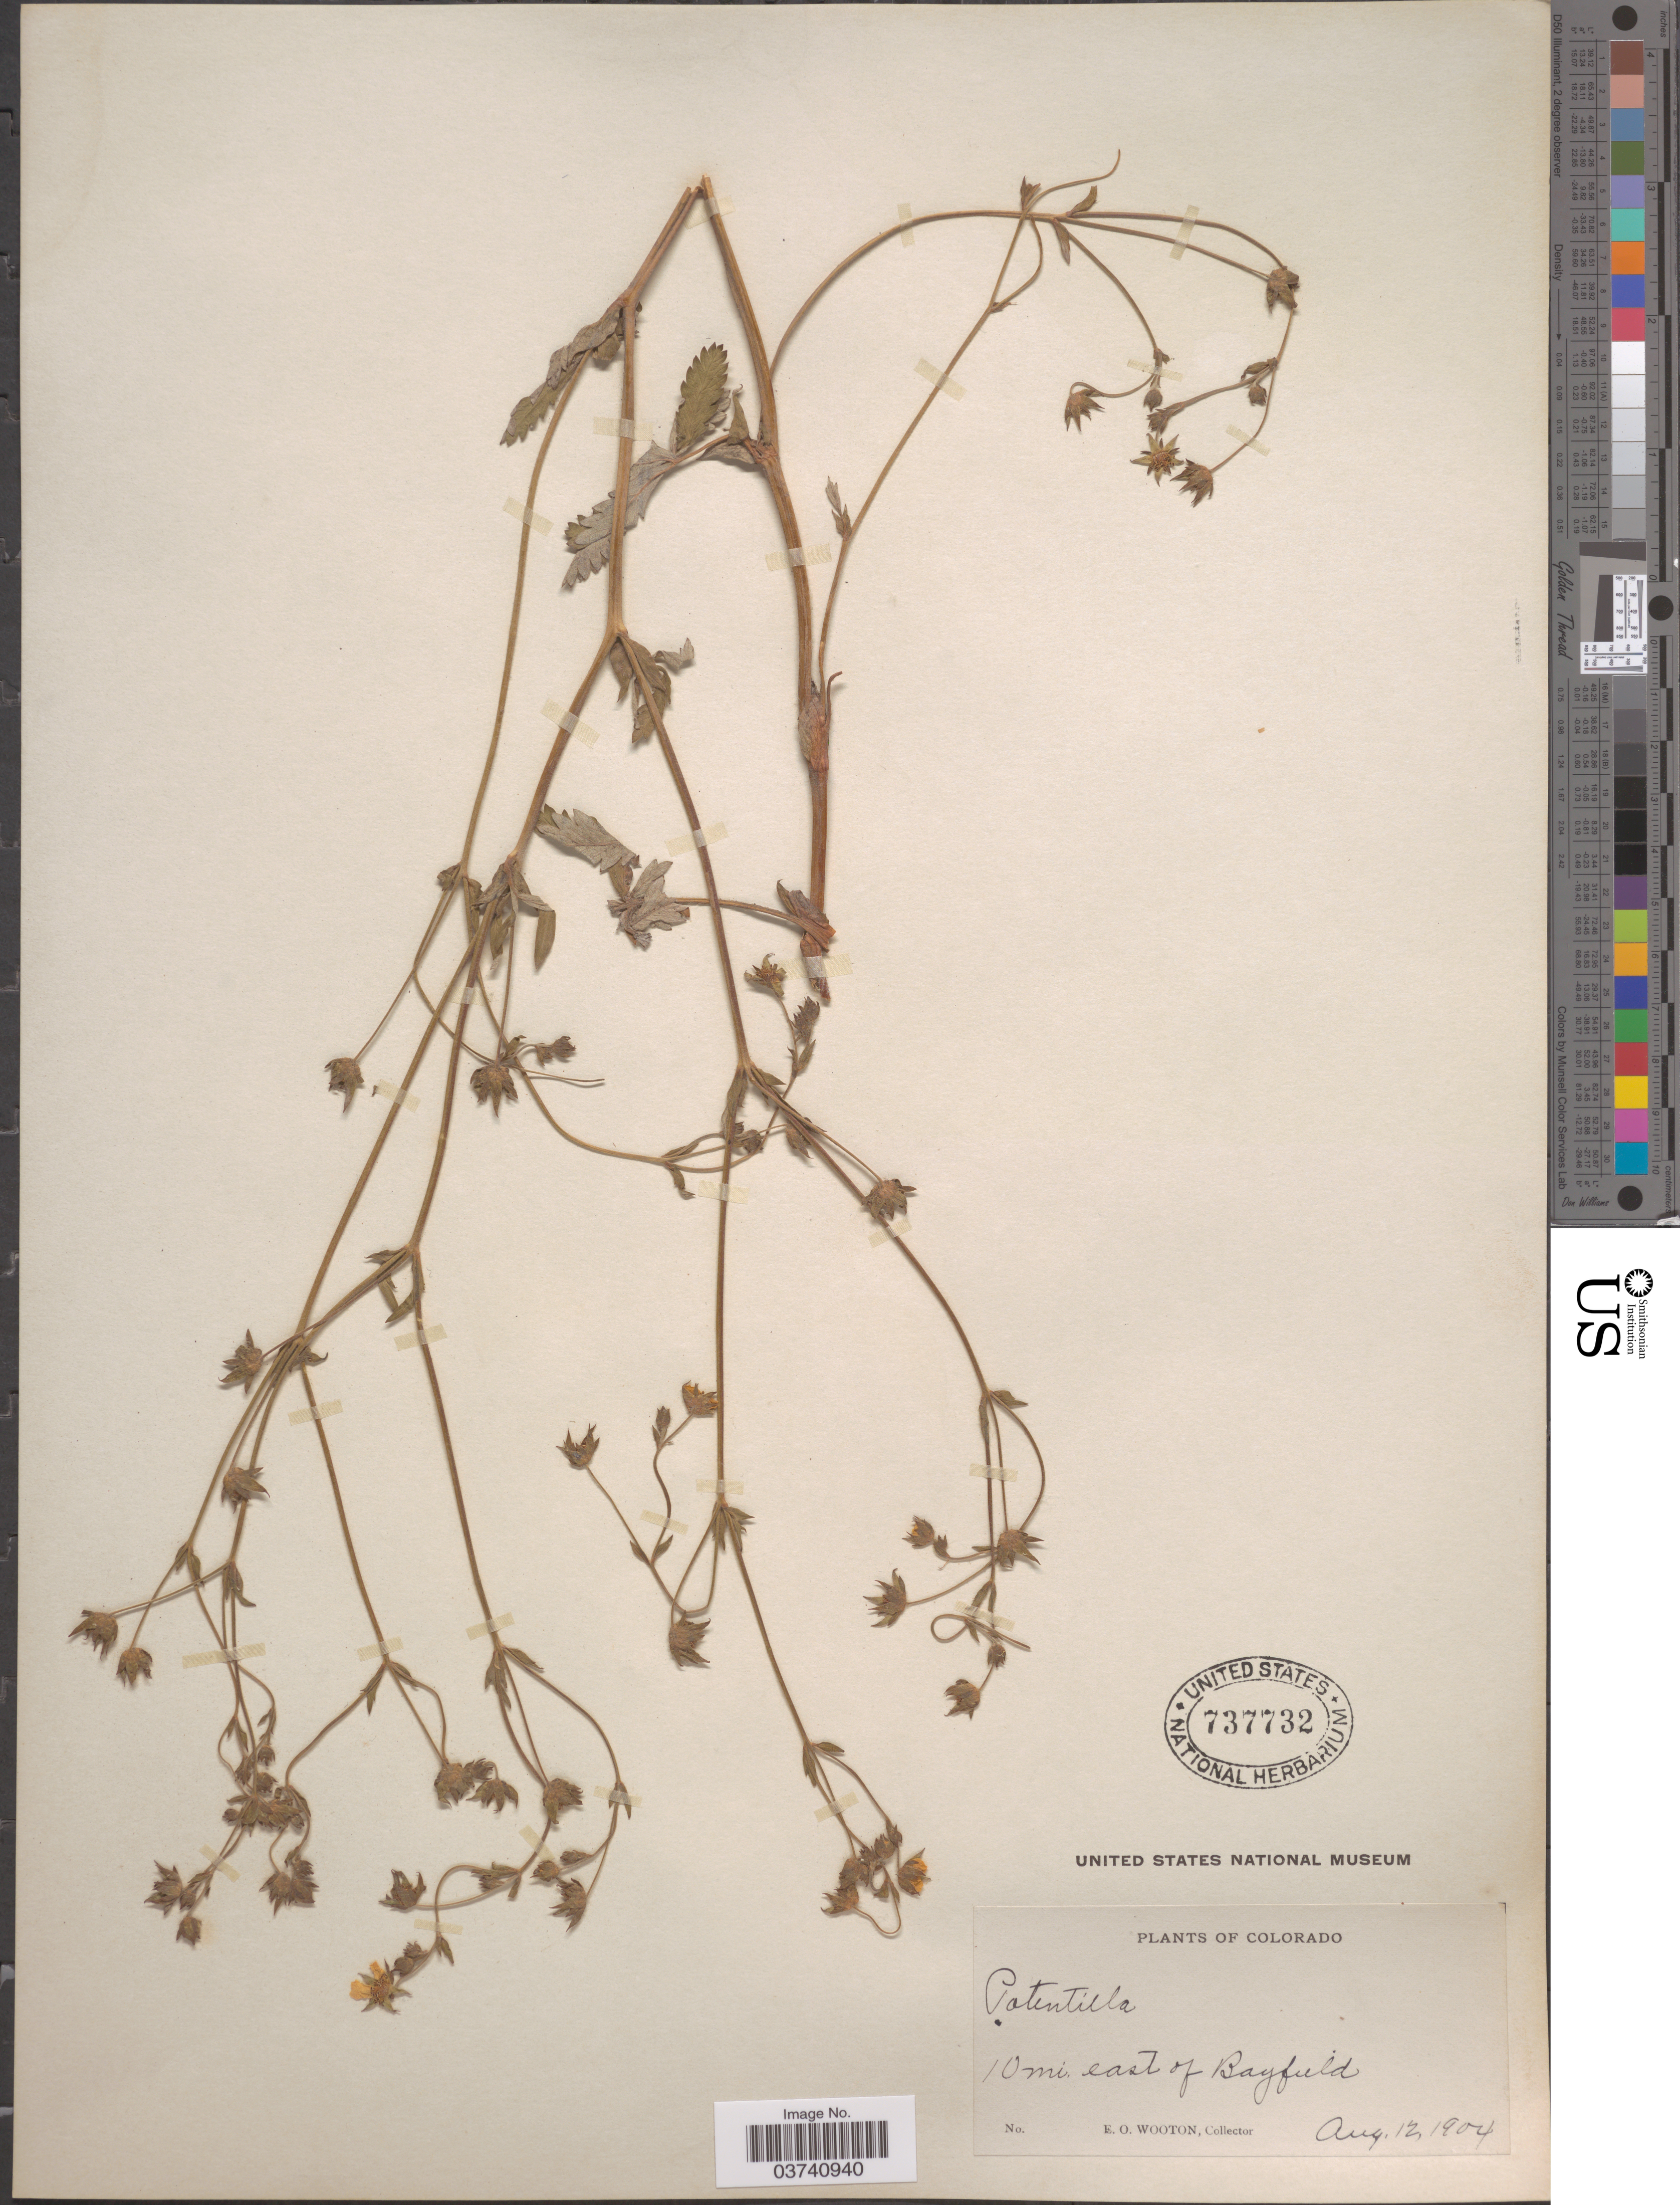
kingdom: Plantae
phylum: Tracheophyta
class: Magnoliopsida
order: Rosales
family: Rosaceae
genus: Potentilla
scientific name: Potentilla sp.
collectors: E. O. Wooton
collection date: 1904-08-12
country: United States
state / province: Colorado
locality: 10 mi. east of Bayfield.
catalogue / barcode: US 737732